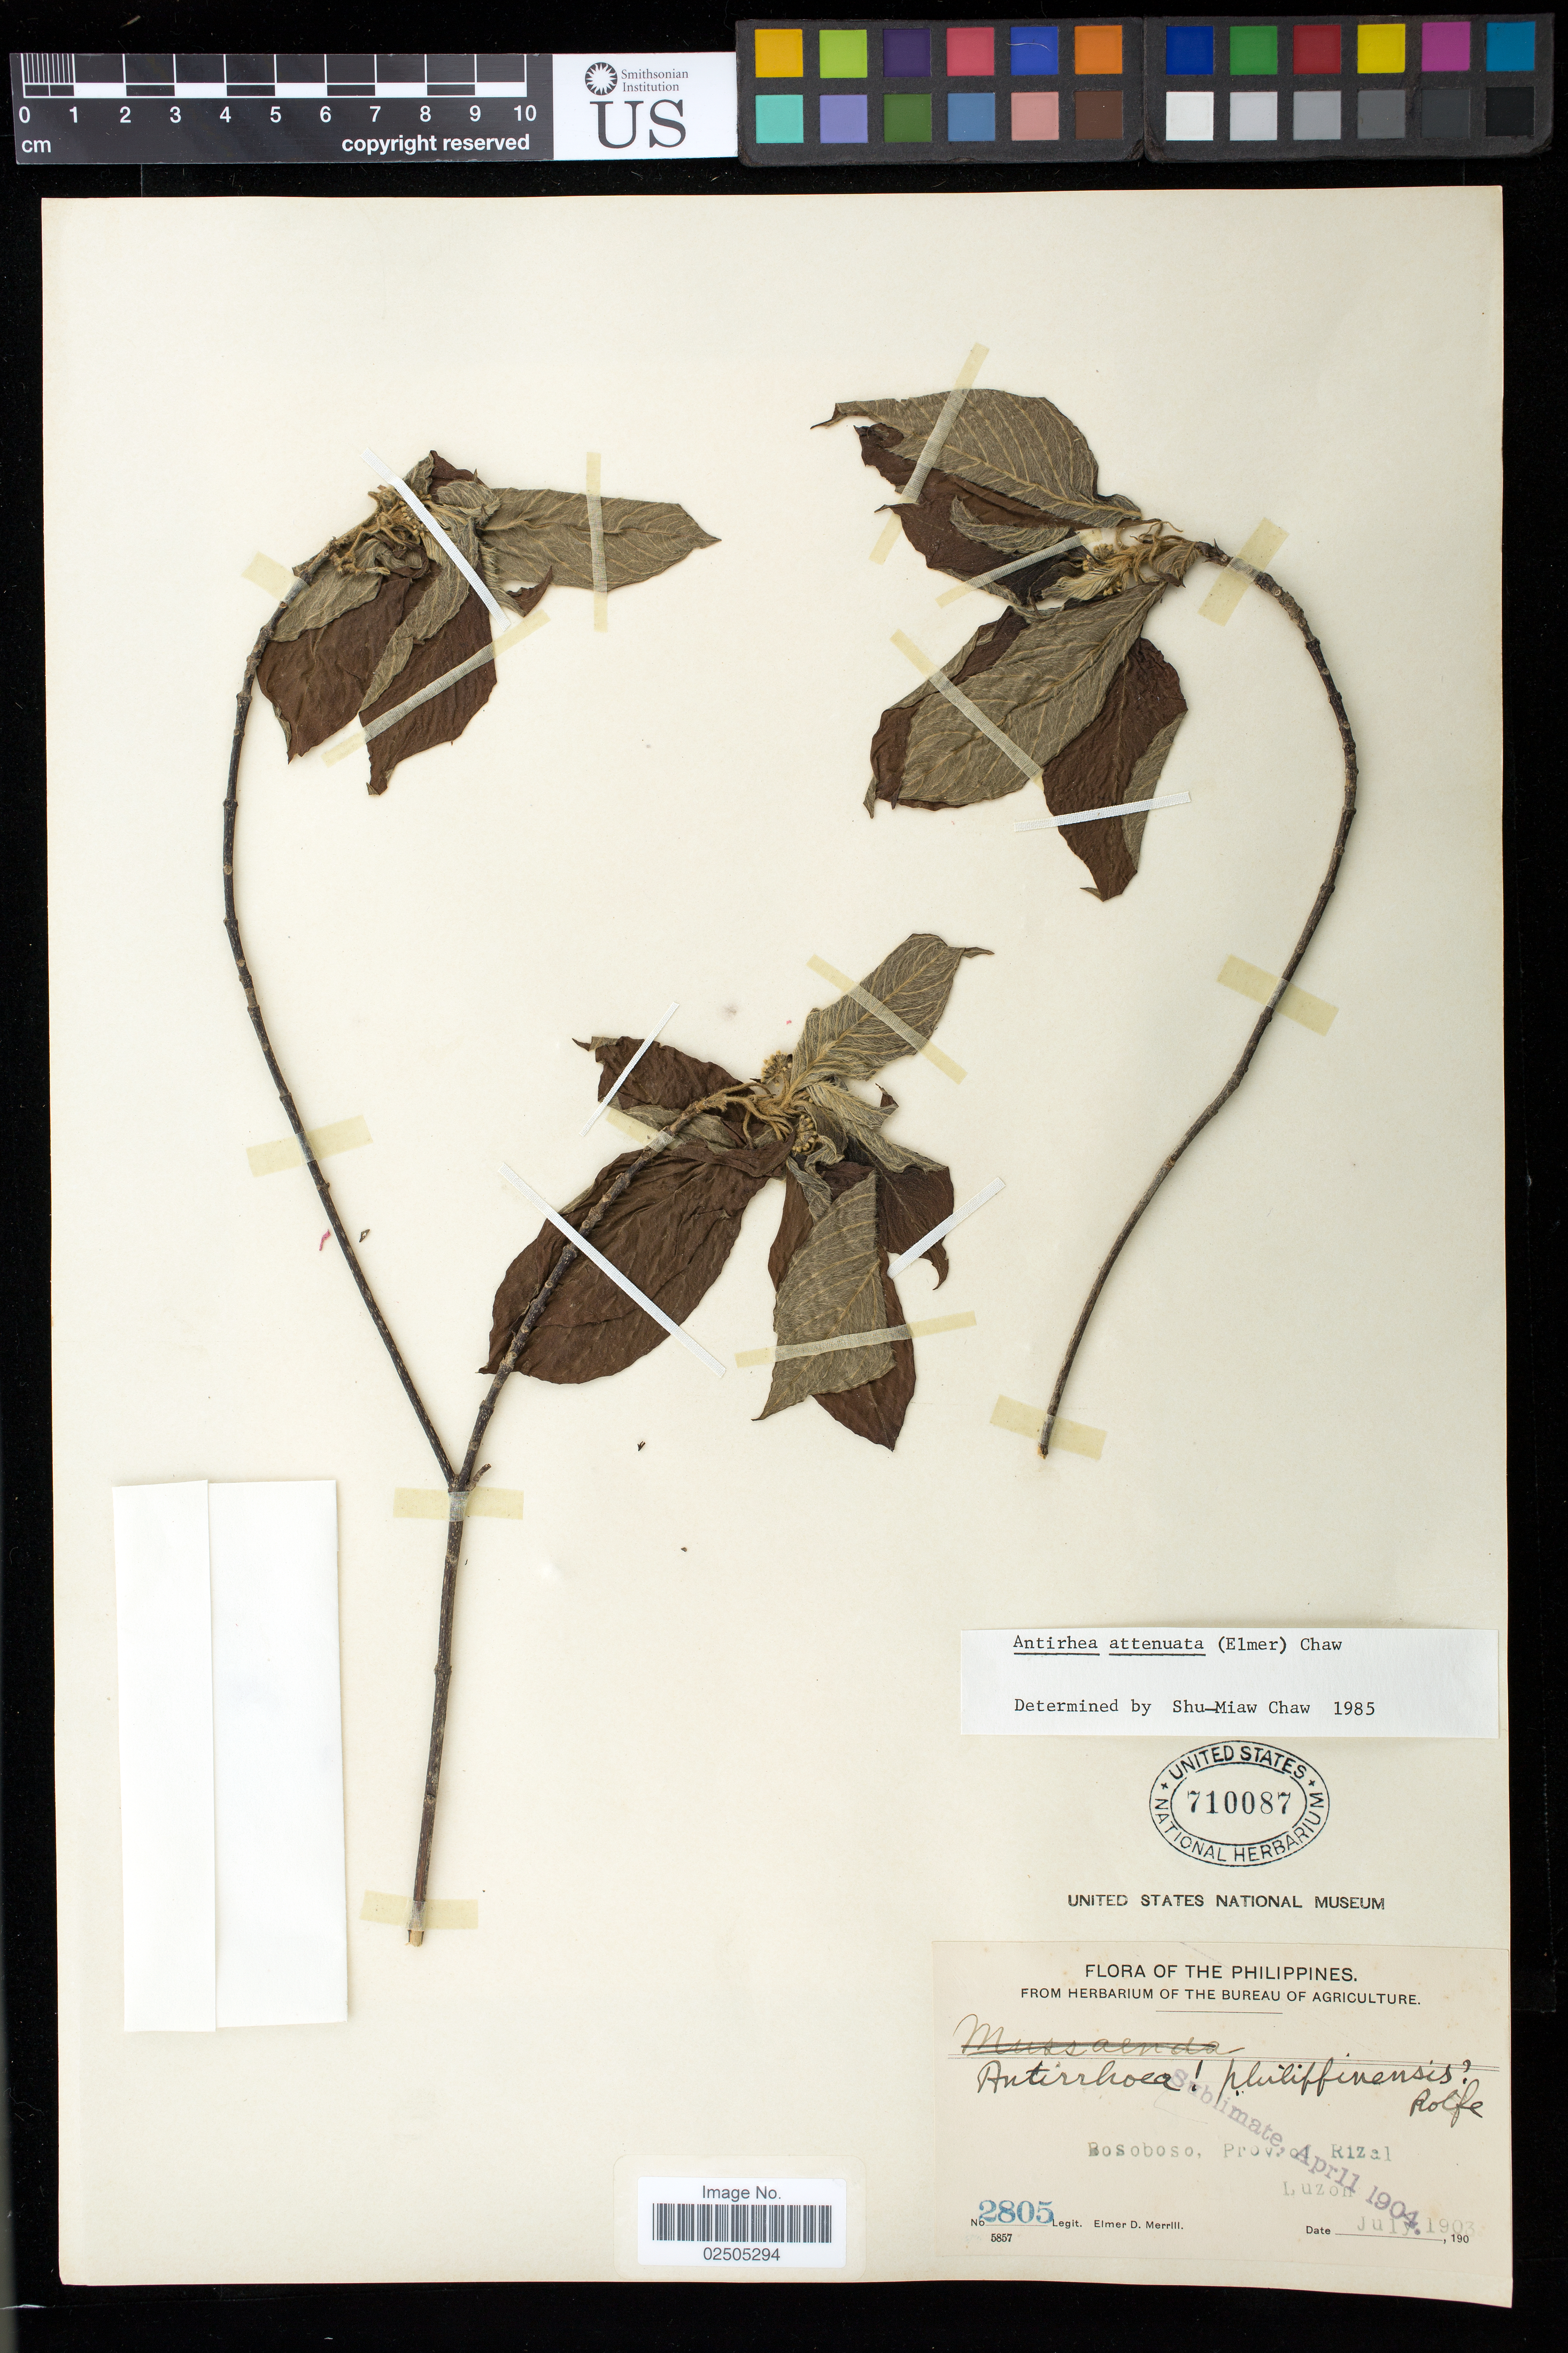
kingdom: Plantae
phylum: Tracheophyta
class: Magnoliopsida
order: Gentianales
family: Rubiaceae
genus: Timonius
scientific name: Timonius attenuatus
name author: Elmer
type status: Isosyntype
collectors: E. D. Merrill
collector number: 2805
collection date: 1903-07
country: Philippines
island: Luzon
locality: Bosoboso, Prov. Rizal, Luzon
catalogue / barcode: US 710087